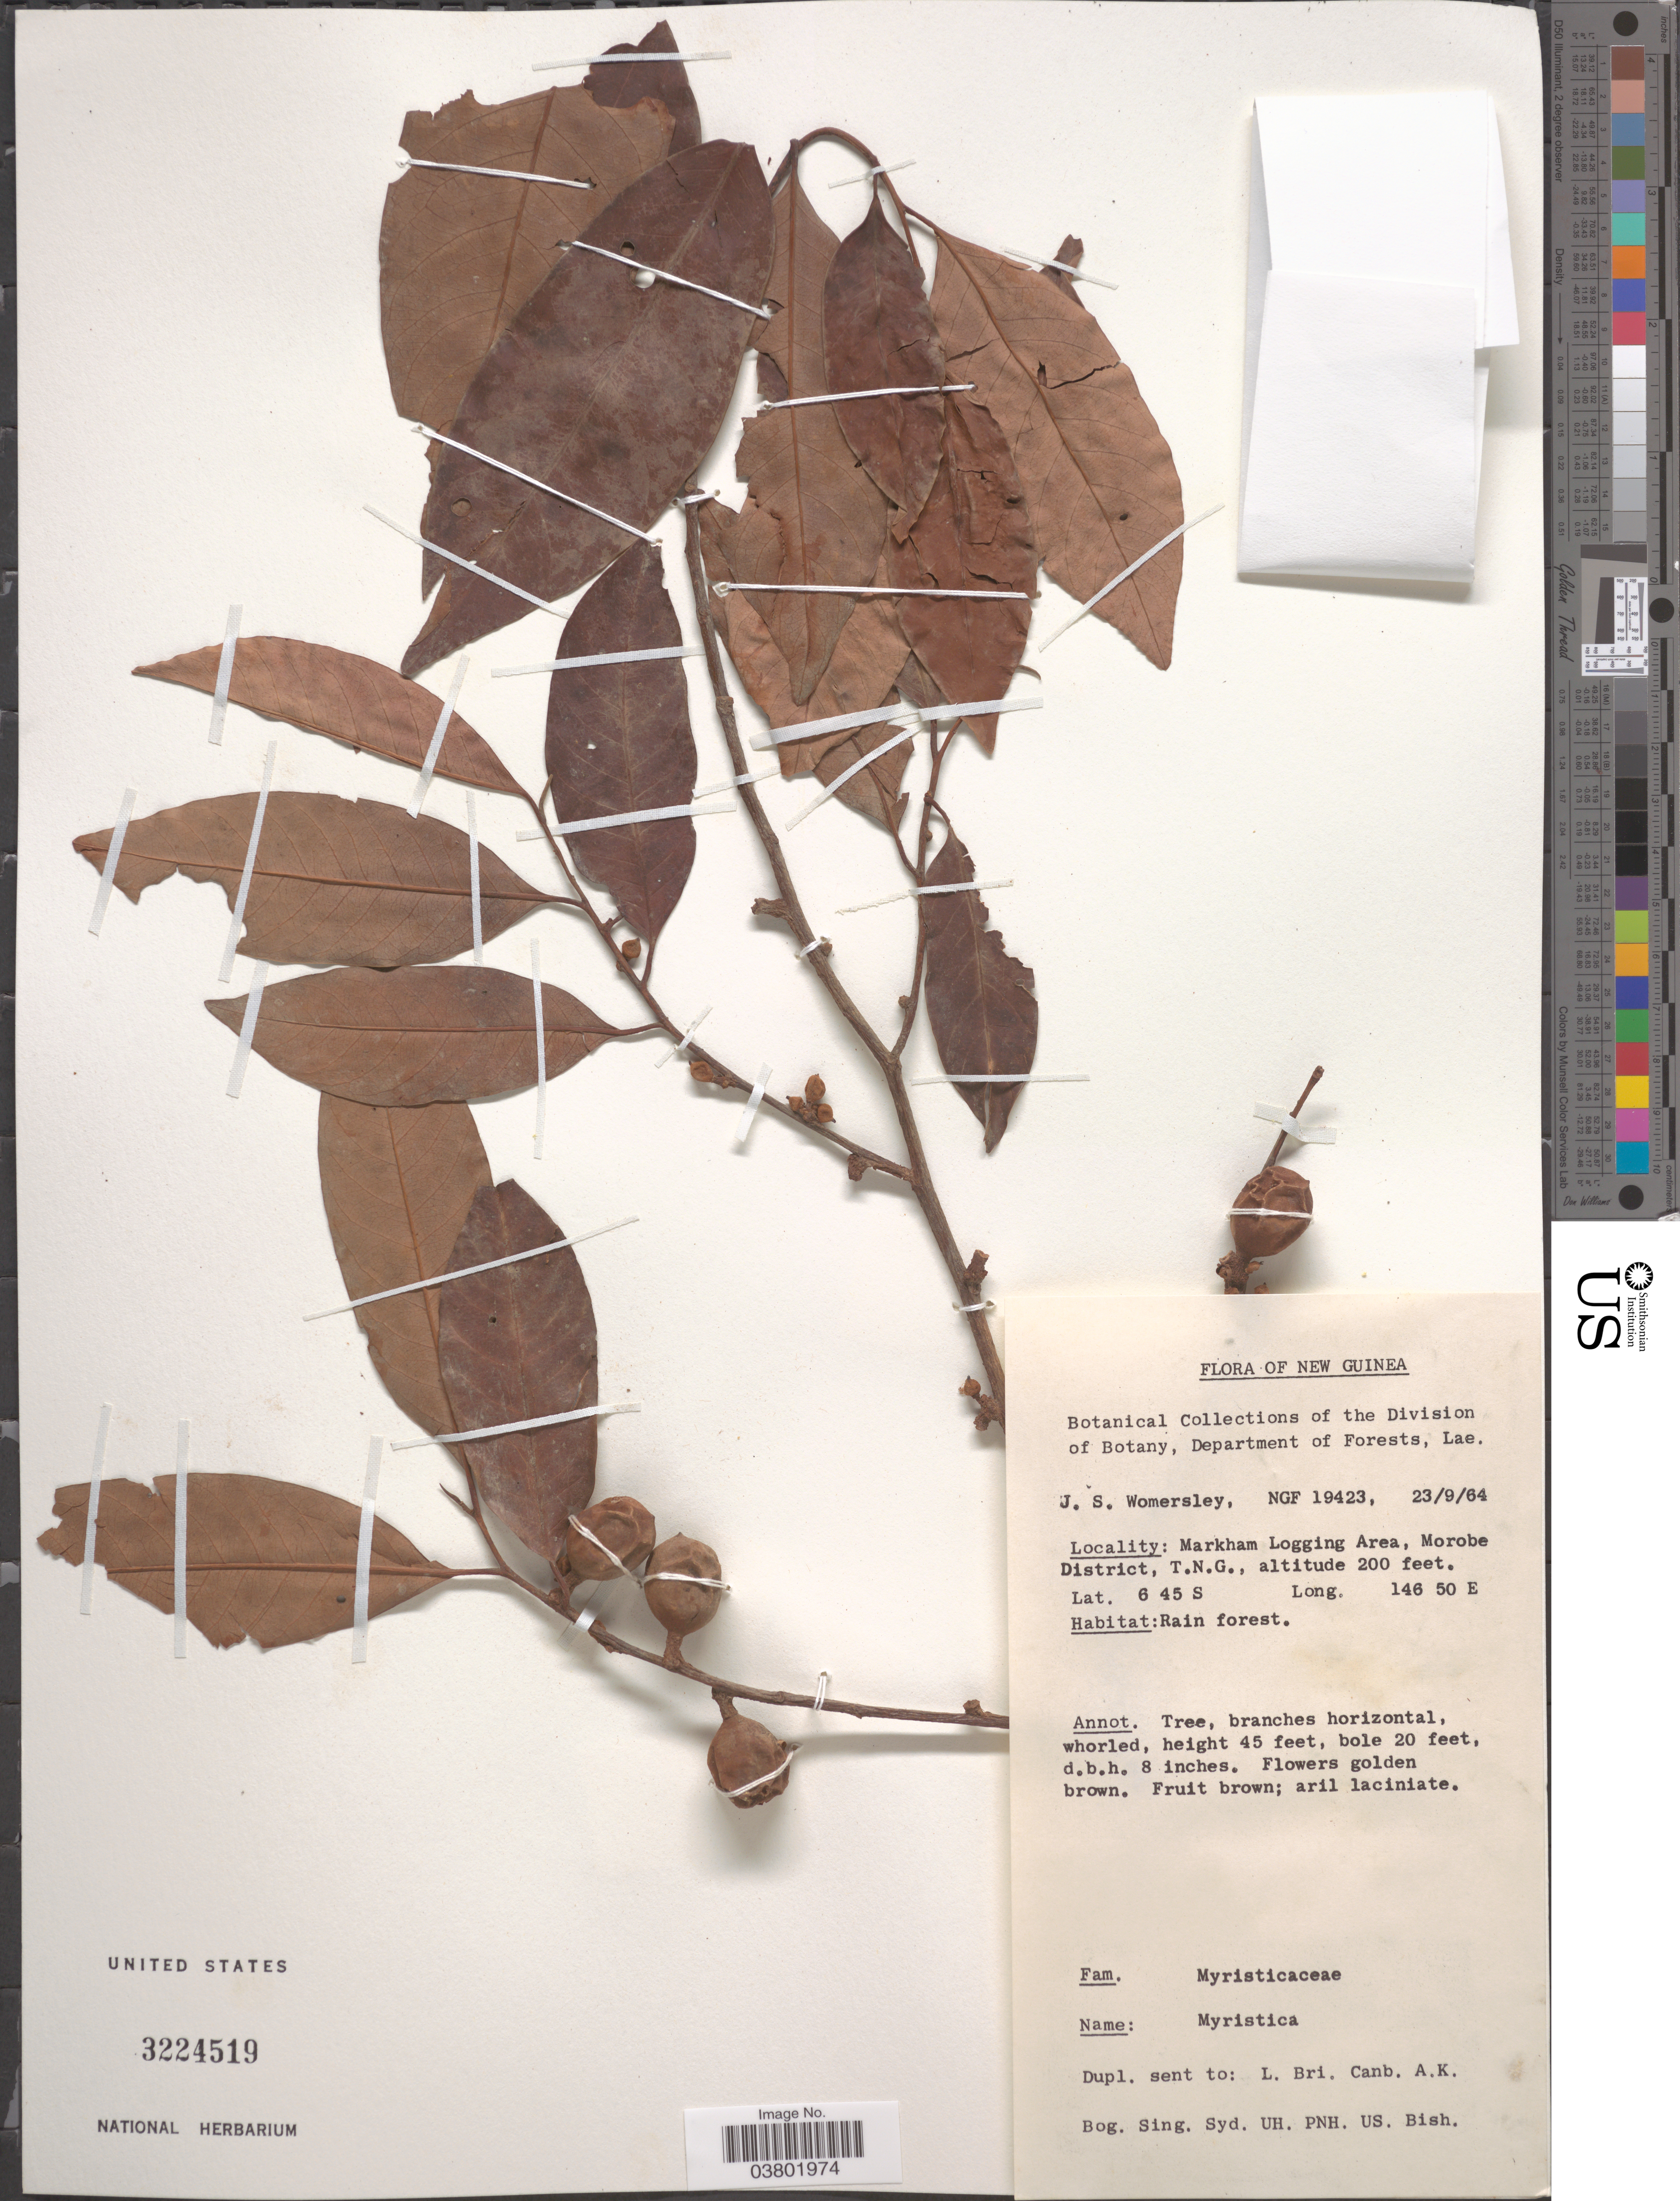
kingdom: Plantae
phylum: Tracheophyta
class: Magnoliopsida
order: Magnoliales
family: Myristicaceae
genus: Myristica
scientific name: Myristica sp.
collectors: J. S. Womersley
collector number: NGF 19423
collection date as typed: Transcribed d/m/y: 23/9/64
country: Papua New Guinea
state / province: Morobe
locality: New Guinea. Markham Logging Area, Morobe District, T.N.G.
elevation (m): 61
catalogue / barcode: US 3224519